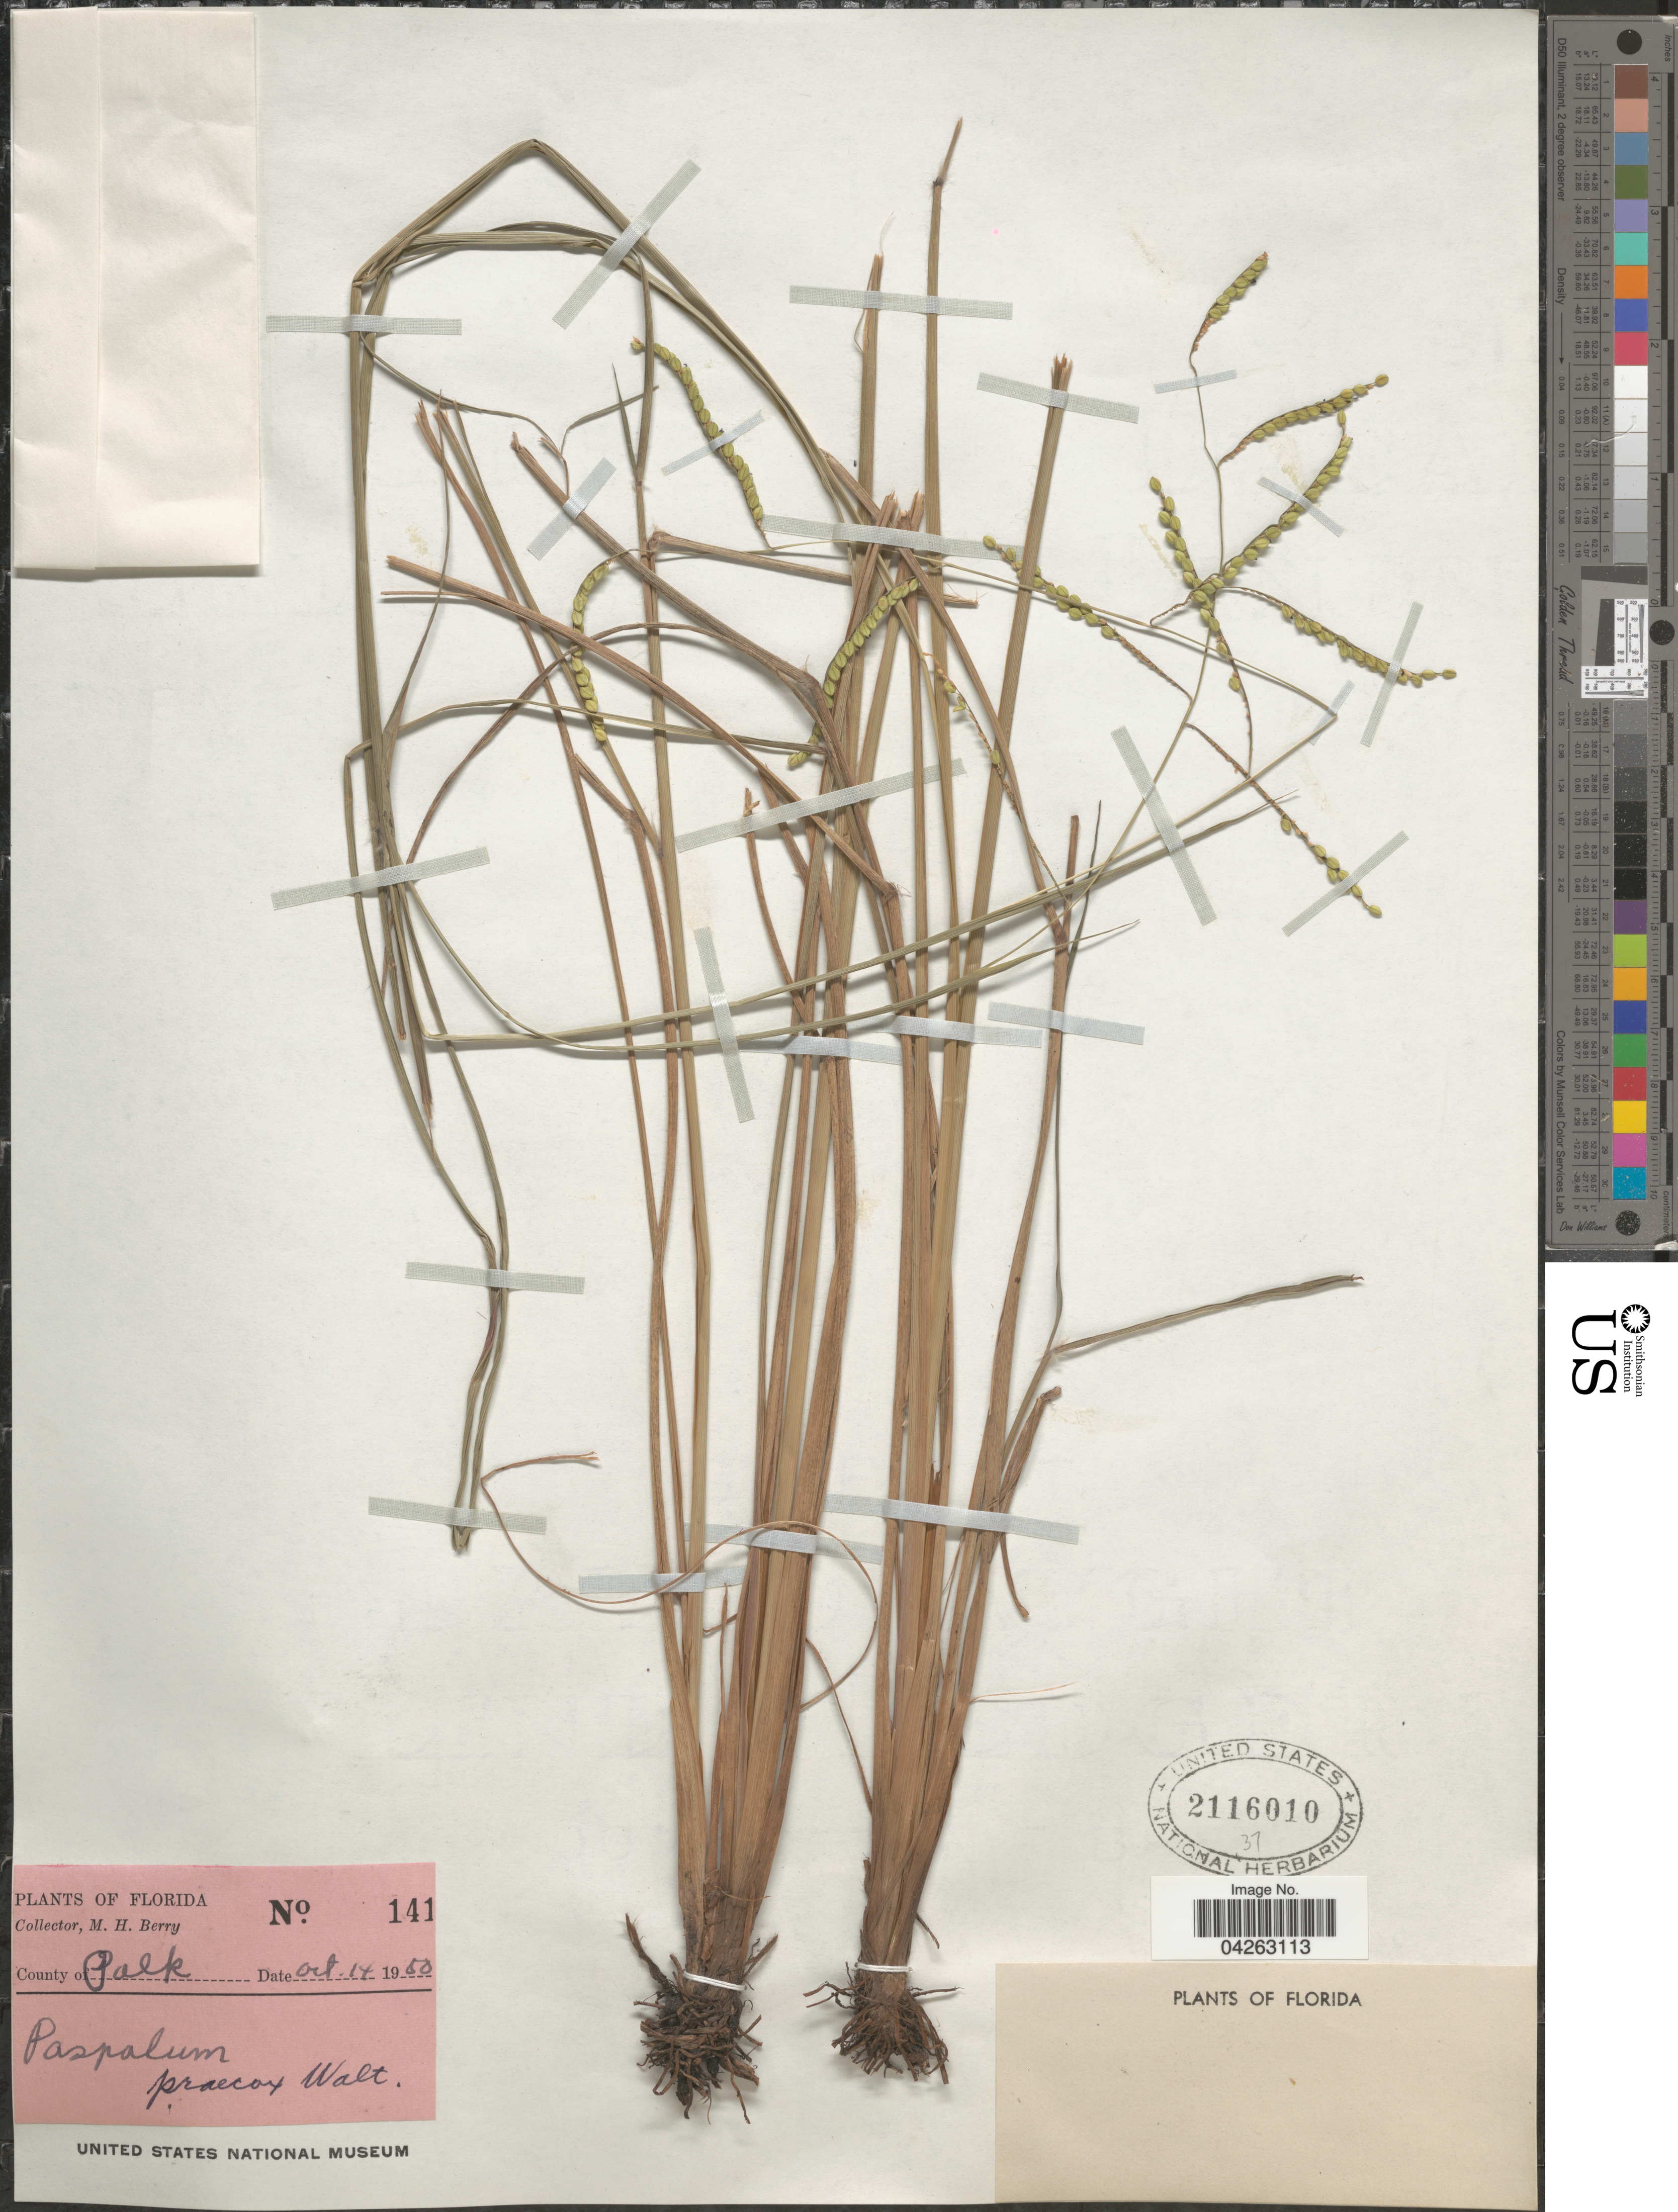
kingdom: Plantae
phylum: Tracheophyta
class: Liliopsida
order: Poales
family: Poaceae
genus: Paspalum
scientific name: Paspalum praecox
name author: Walter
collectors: M. Berry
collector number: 141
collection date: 1950-10-14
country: United States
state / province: Florida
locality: County Polk.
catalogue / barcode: US 2116010